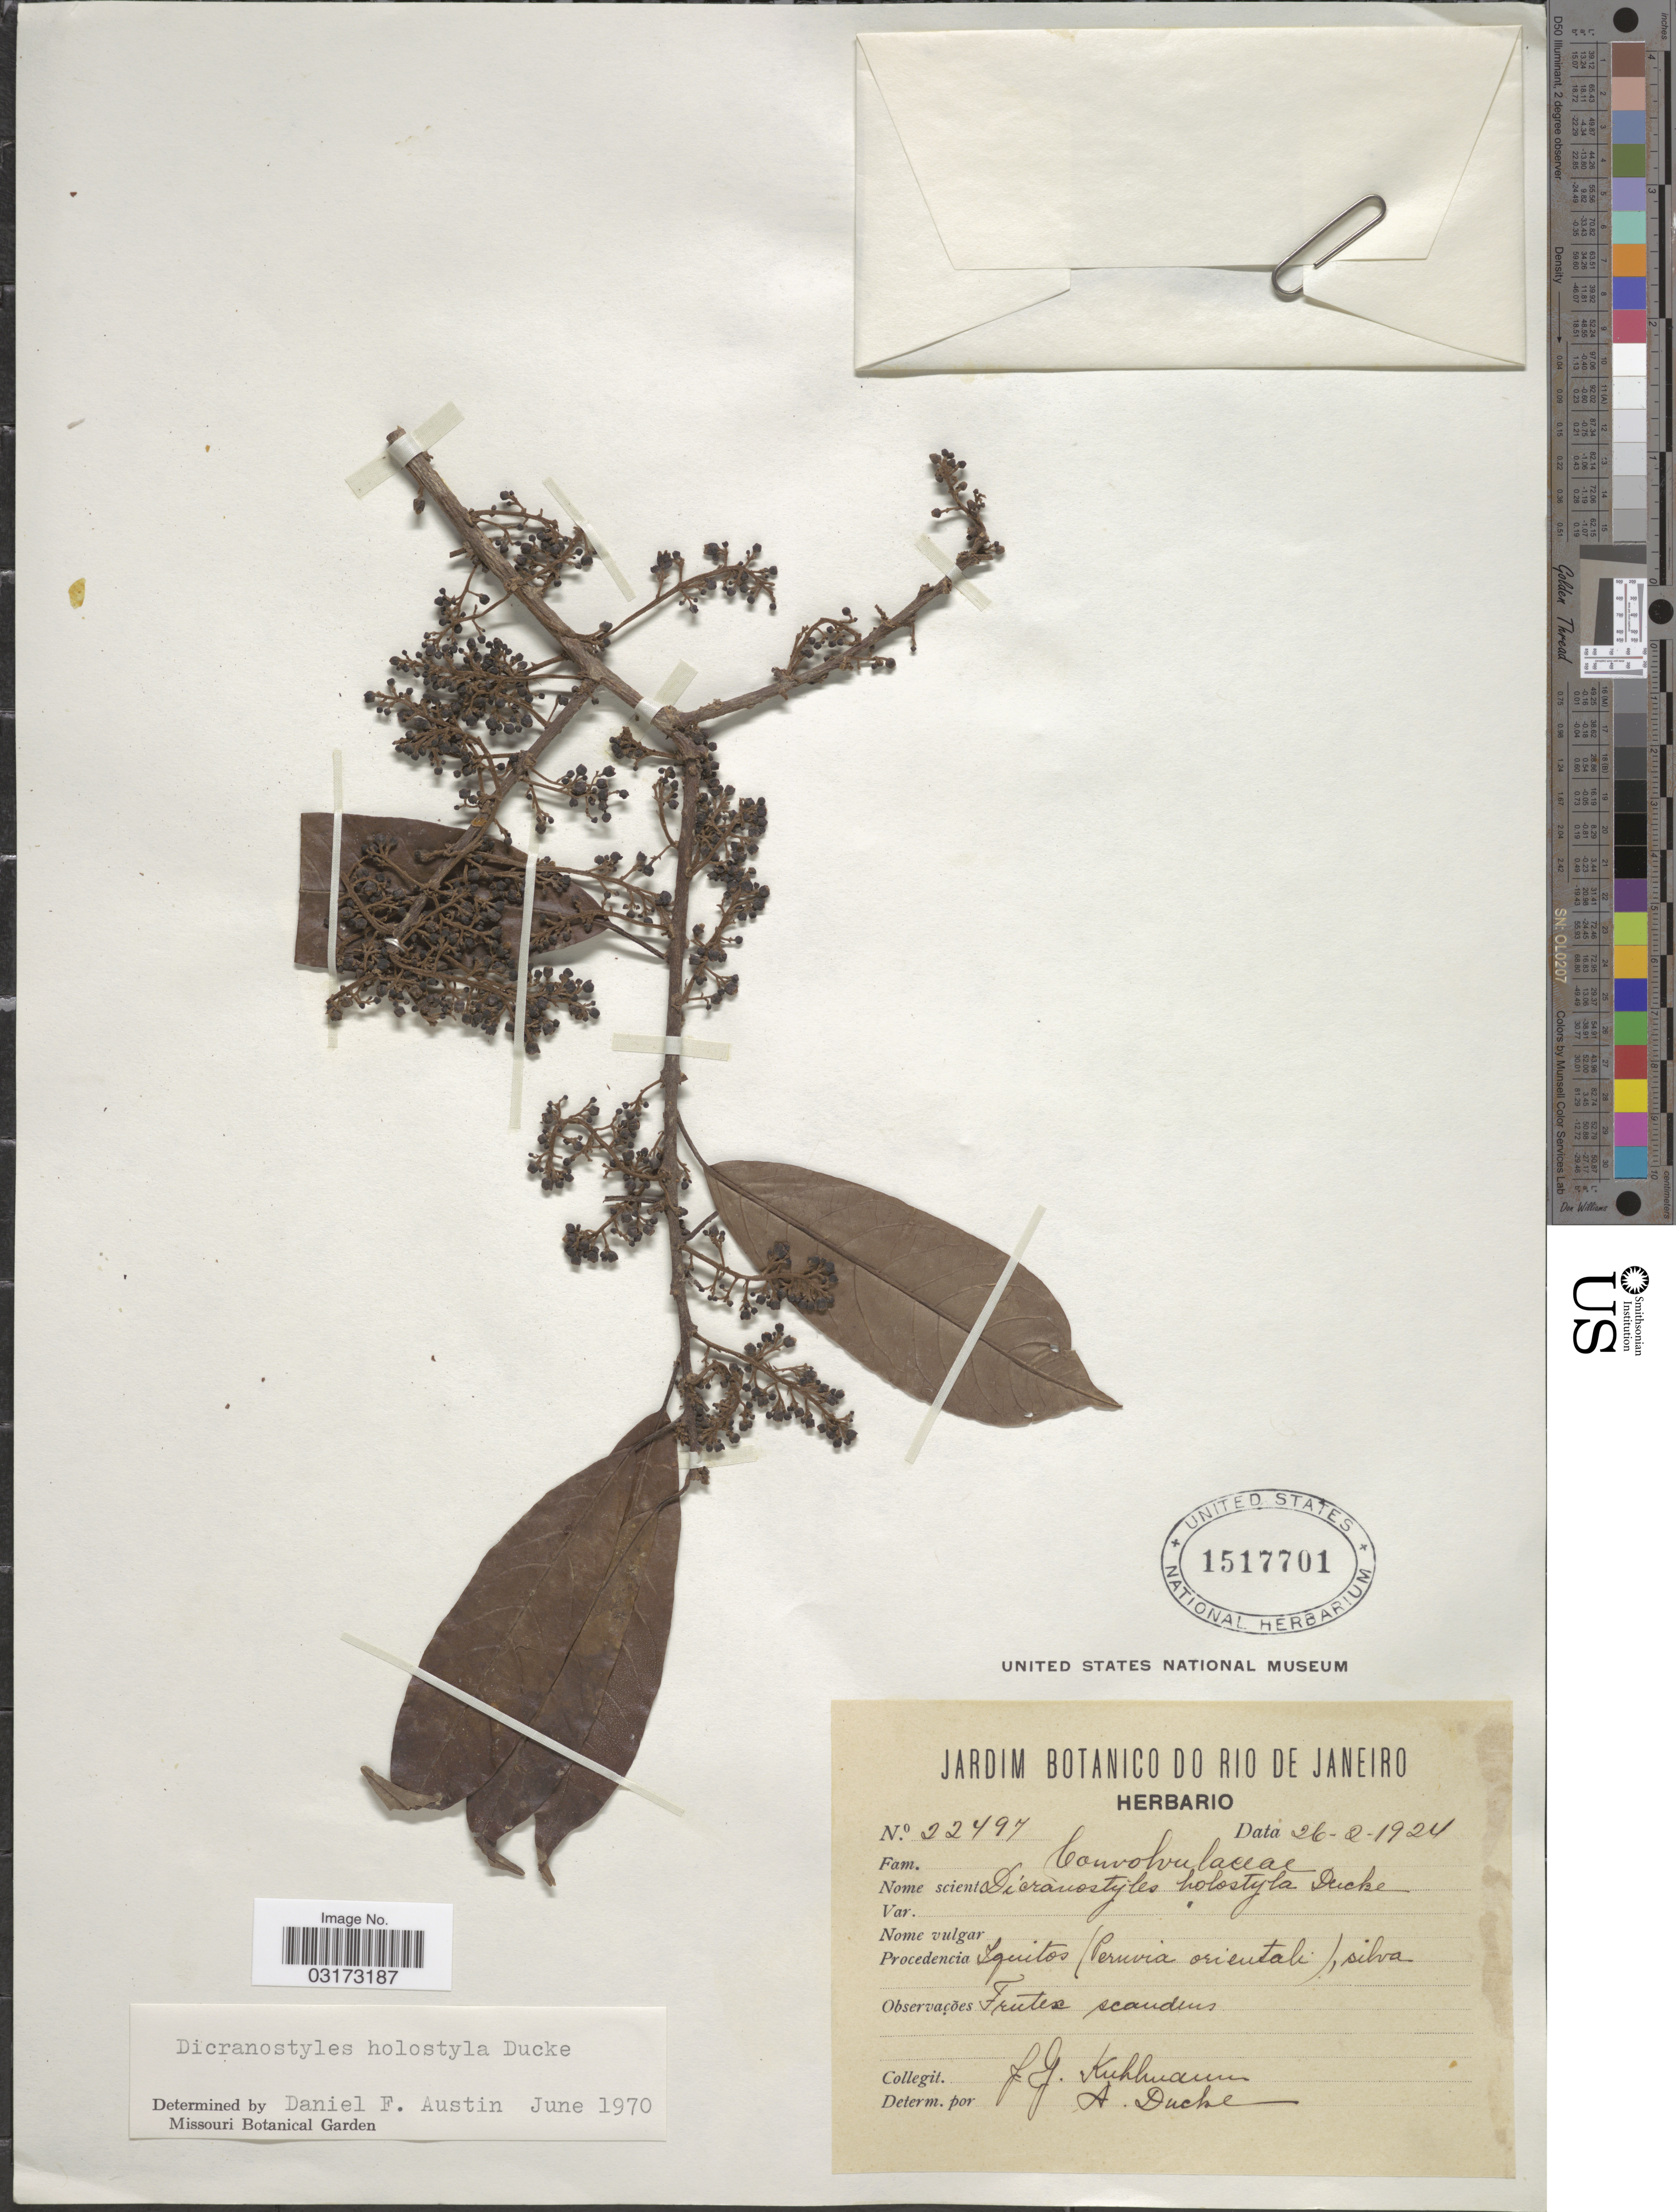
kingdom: Plantae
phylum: Tracheophyta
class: Magnoliopsida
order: Solanales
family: Convolvulaceae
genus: Dicranostyles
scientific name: Dicranostyles holostyla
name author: Ducke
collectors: J. G. Kuhlmann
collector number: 22497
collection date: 1924-02-26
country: Peru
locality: Procedencia Iquitos (Peruvia orientali).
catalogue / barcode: US 1517701